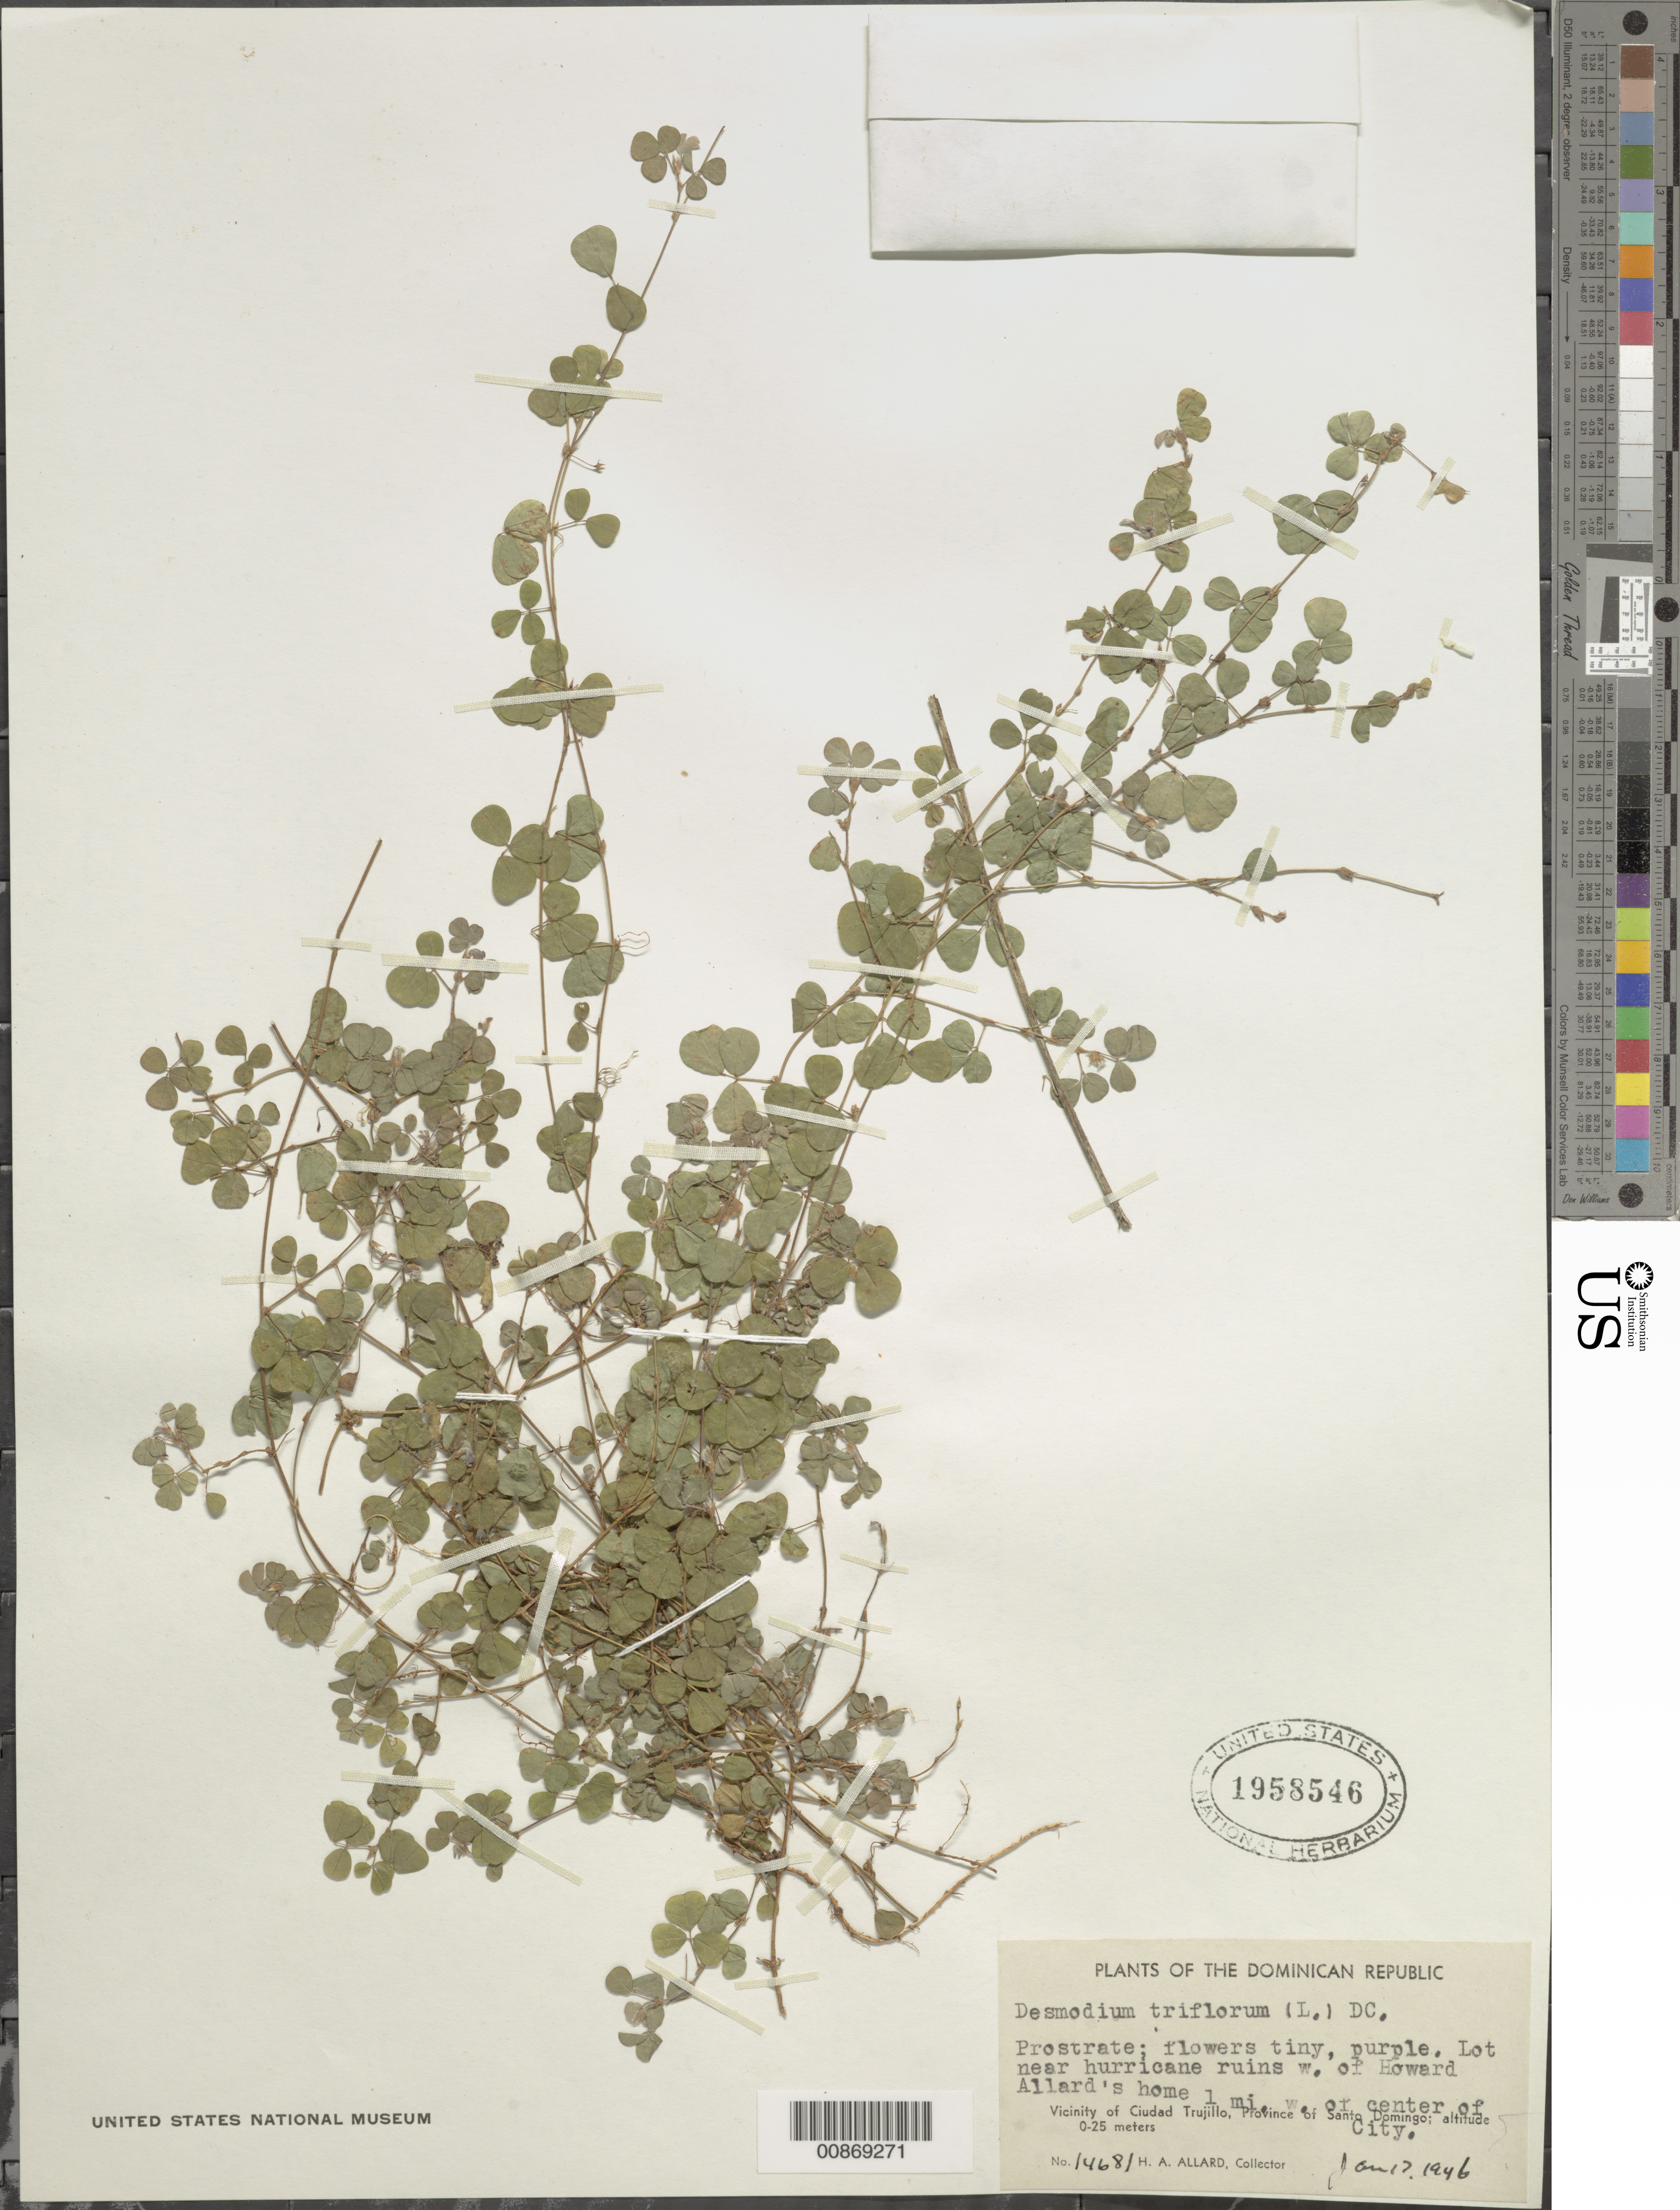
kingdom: Plantae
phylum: Tracheophyta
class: Magnoliopsida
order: Fabales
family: Fabaceae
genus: Grona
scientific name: Grona triflora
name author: (L.) H. Ohashi & K. Ohashi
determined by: Strong, Mark T., (BOT), Smithsonian Institution - National Museum of Natural History (UNITED STATES)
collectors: H. A. Allard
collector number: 14681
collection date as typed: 17 Jan 1946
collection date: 1946-01-17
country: Dominican Republic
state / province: Distrito Nacional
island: Hispaniola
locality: Vicinity of Ciudad Trujillo, Province of Santo Domingo (obsolete). Lot near hurricane ruins W of Howard Allard's home, 1 mi. W of center of City.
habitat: Lot.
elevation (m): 0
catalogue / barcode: US 1958546